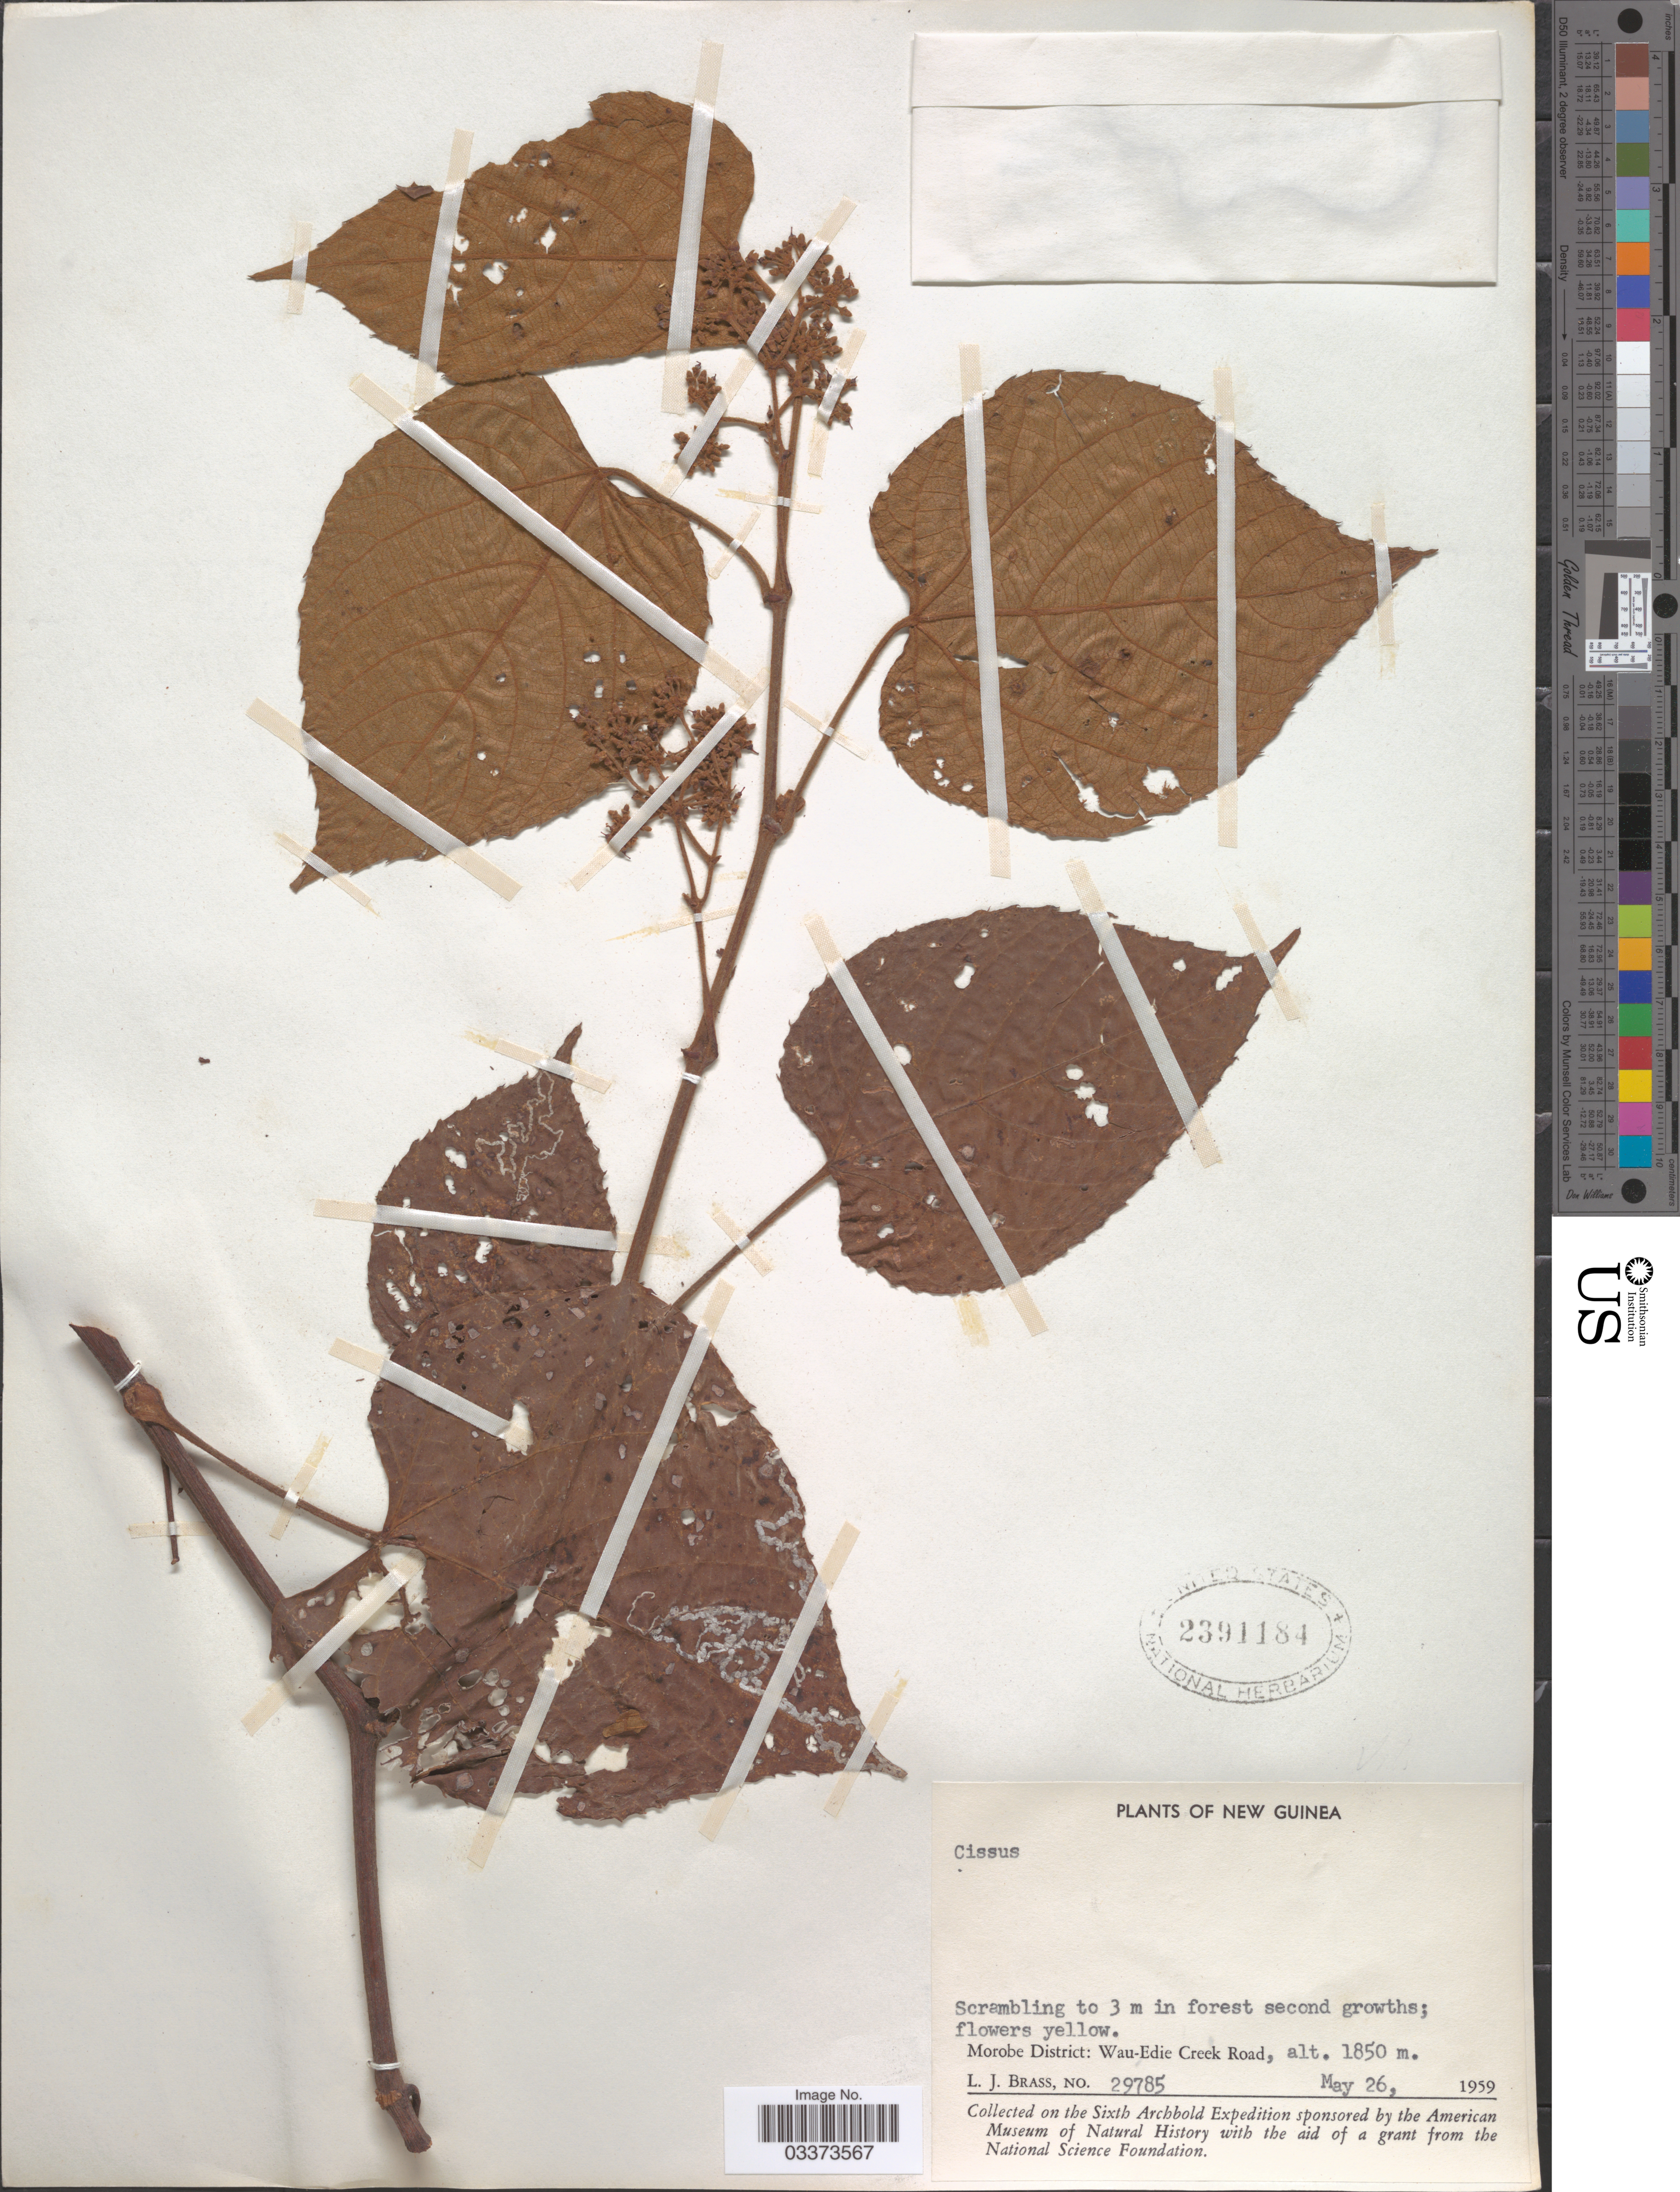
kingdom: Plantae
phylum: Tracheophyta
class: Magnoliopsida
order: Vitales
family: Vitaceae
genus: Cissus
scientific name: Cissus sp.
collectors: L. J. Brass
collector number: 29785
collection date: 1959-05-26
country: Papua New Guinea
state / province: Morobe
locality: New Guinea. Morobe District: Wau-Edie Creek Road.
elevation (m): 1850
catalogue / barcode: US 2391184